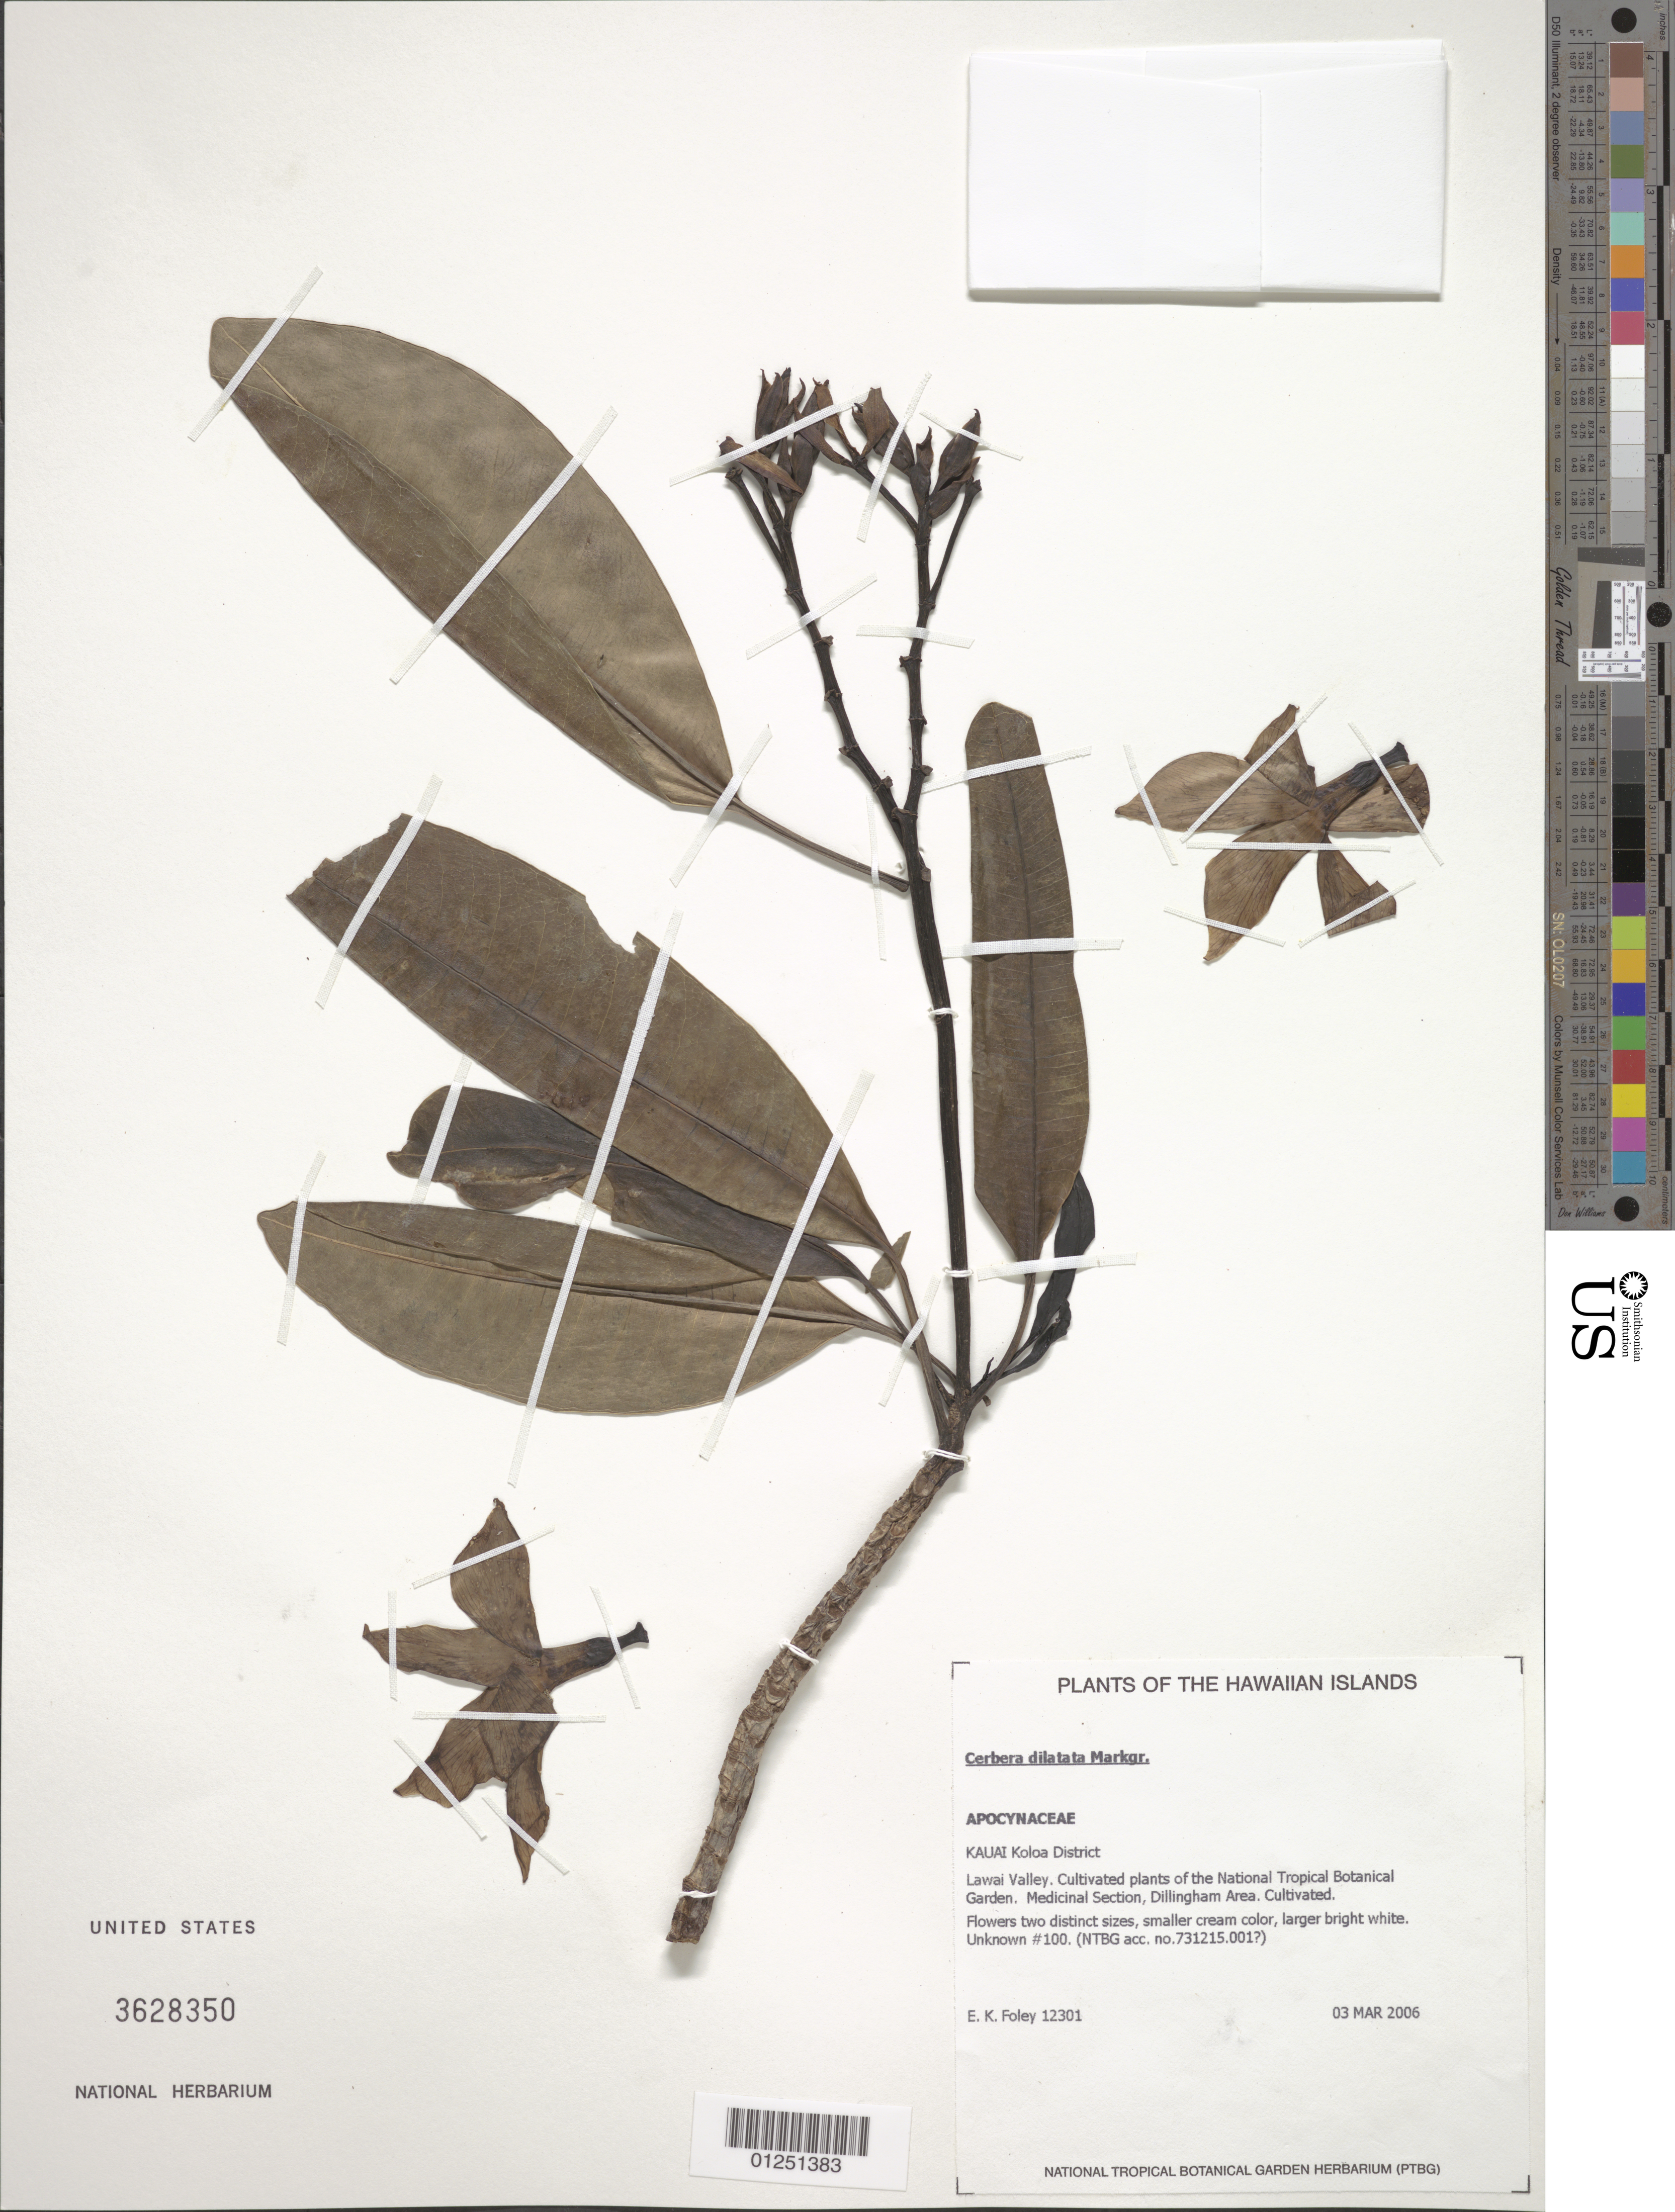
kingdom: Plantae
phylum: Tracheophyta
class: Magnoliopsida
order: Gentianales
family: Apocynaceae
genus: Cerbera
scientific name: Cerbera odollam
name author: Gaertn.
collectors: E. Foley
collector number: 12301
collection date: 2006-03-03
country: United States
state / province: Hawaii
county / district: Kauai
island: Kaua'i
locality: Koloa District, National Tropical Botanical Garden, Lawai Valley, Medicinal Section, Dillingham Area.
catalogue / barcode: US 3628350